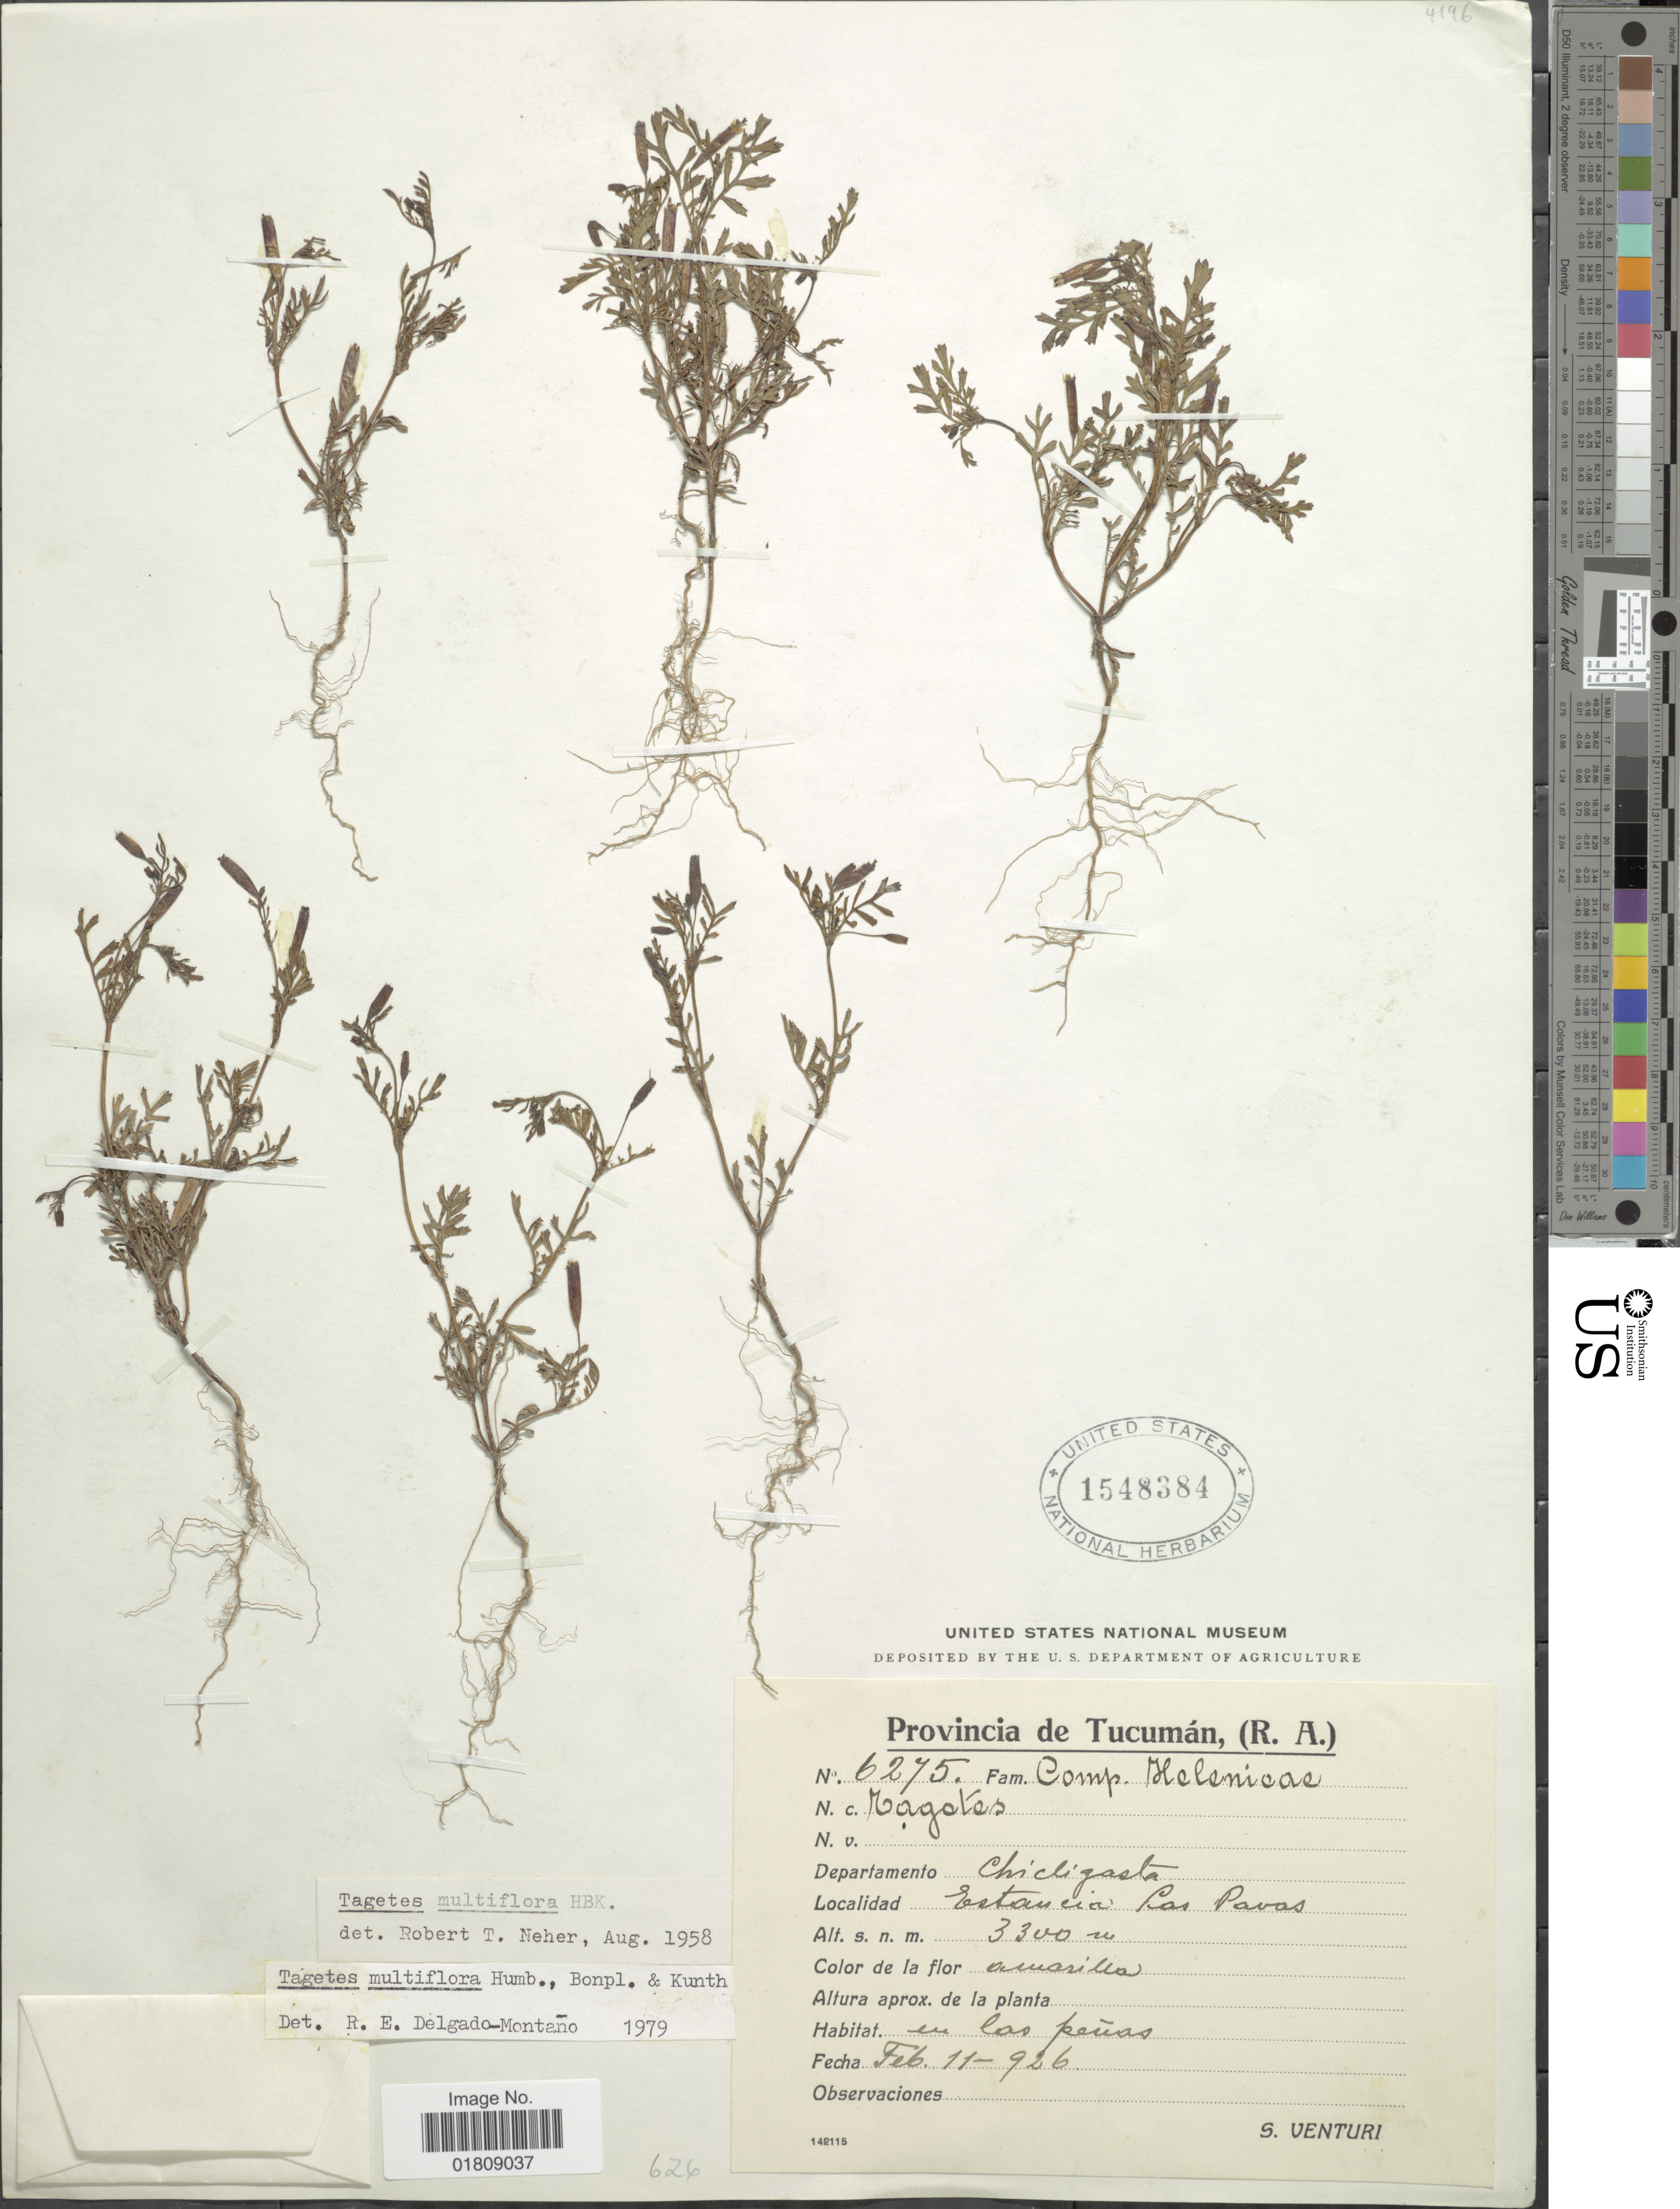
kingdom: Plantae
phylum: Tracheophyta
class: Magnoliopsida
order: Asterales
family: Asteraceae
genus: Tagetes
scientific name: Tagetes multiflora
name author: Kunth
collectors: S. Venturi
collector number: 6275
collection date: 1926-02-11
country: Argentina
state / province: Tucuman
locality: Departamento Chicligasta, Estancia Las Pavas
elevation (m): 3300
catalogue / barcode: US 1548384